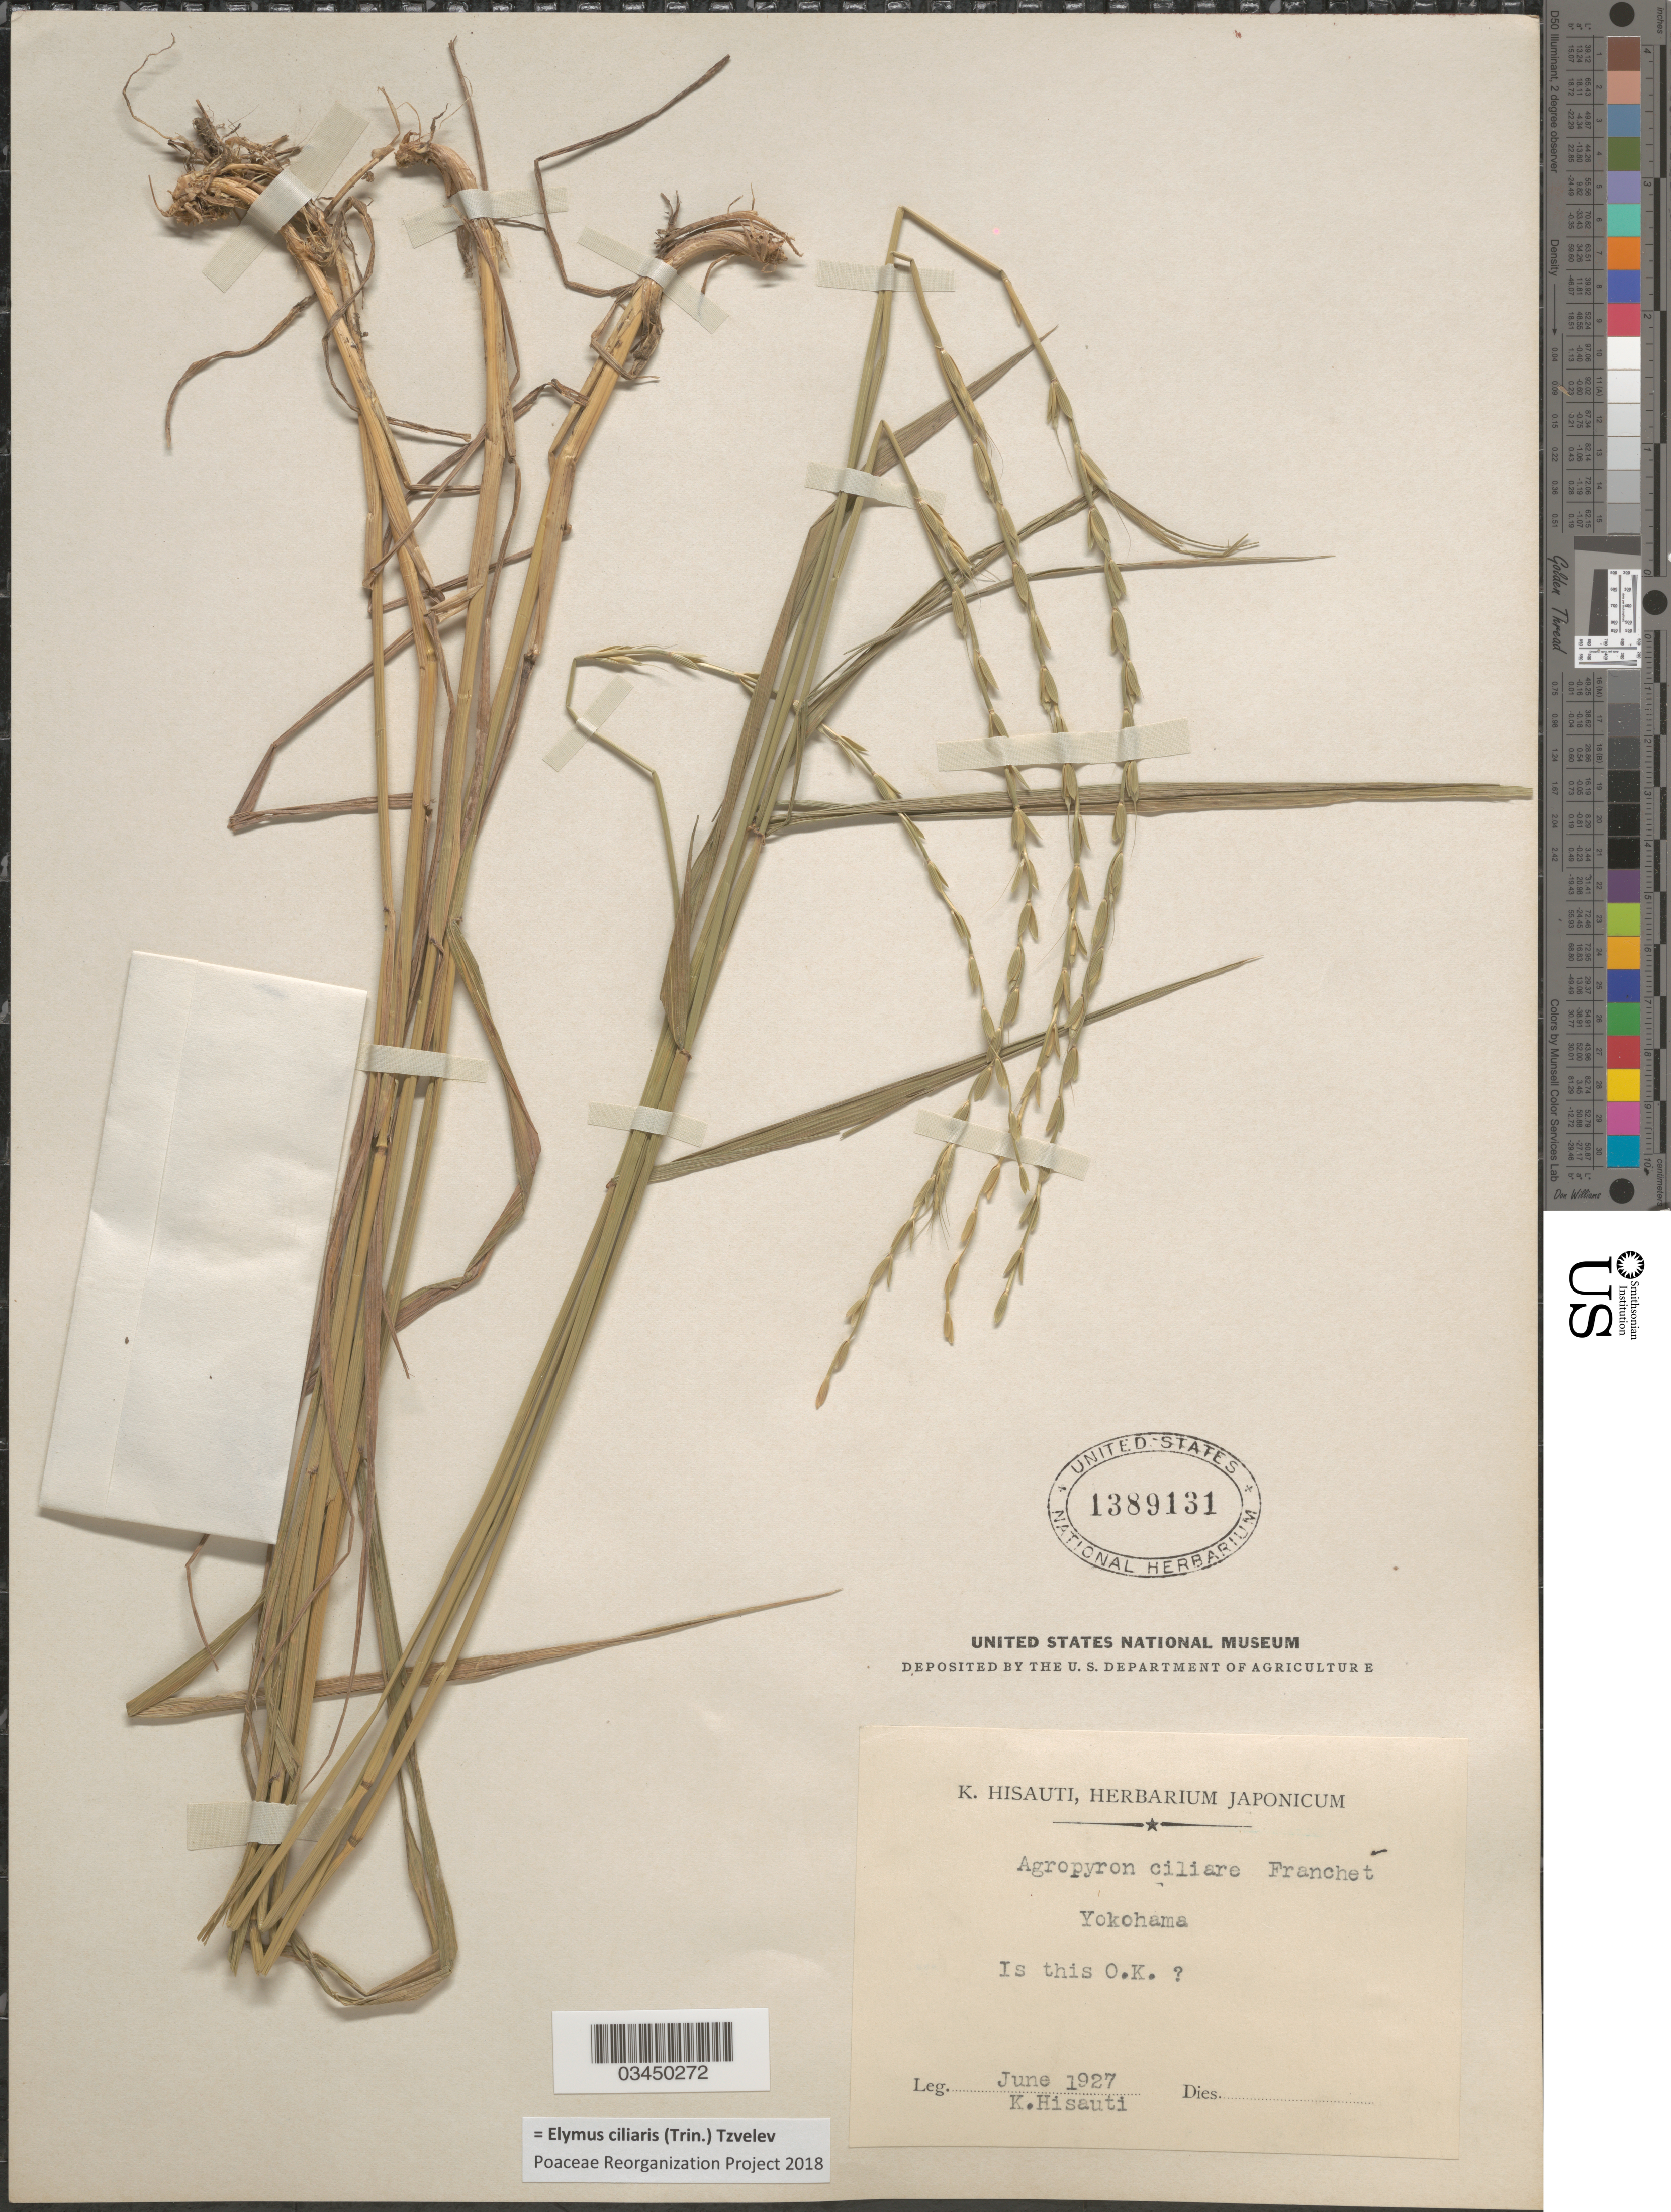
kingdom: Plantae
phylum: Tracheophyta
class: Liliopsida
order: Poales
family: Poaceae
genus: Elymus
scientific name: Elymus ciliaris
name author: (Trin.) Tzvelev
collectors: K. Hisauti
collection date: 1927-06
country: Japan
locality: Yokohama.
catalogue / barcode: US 1389131